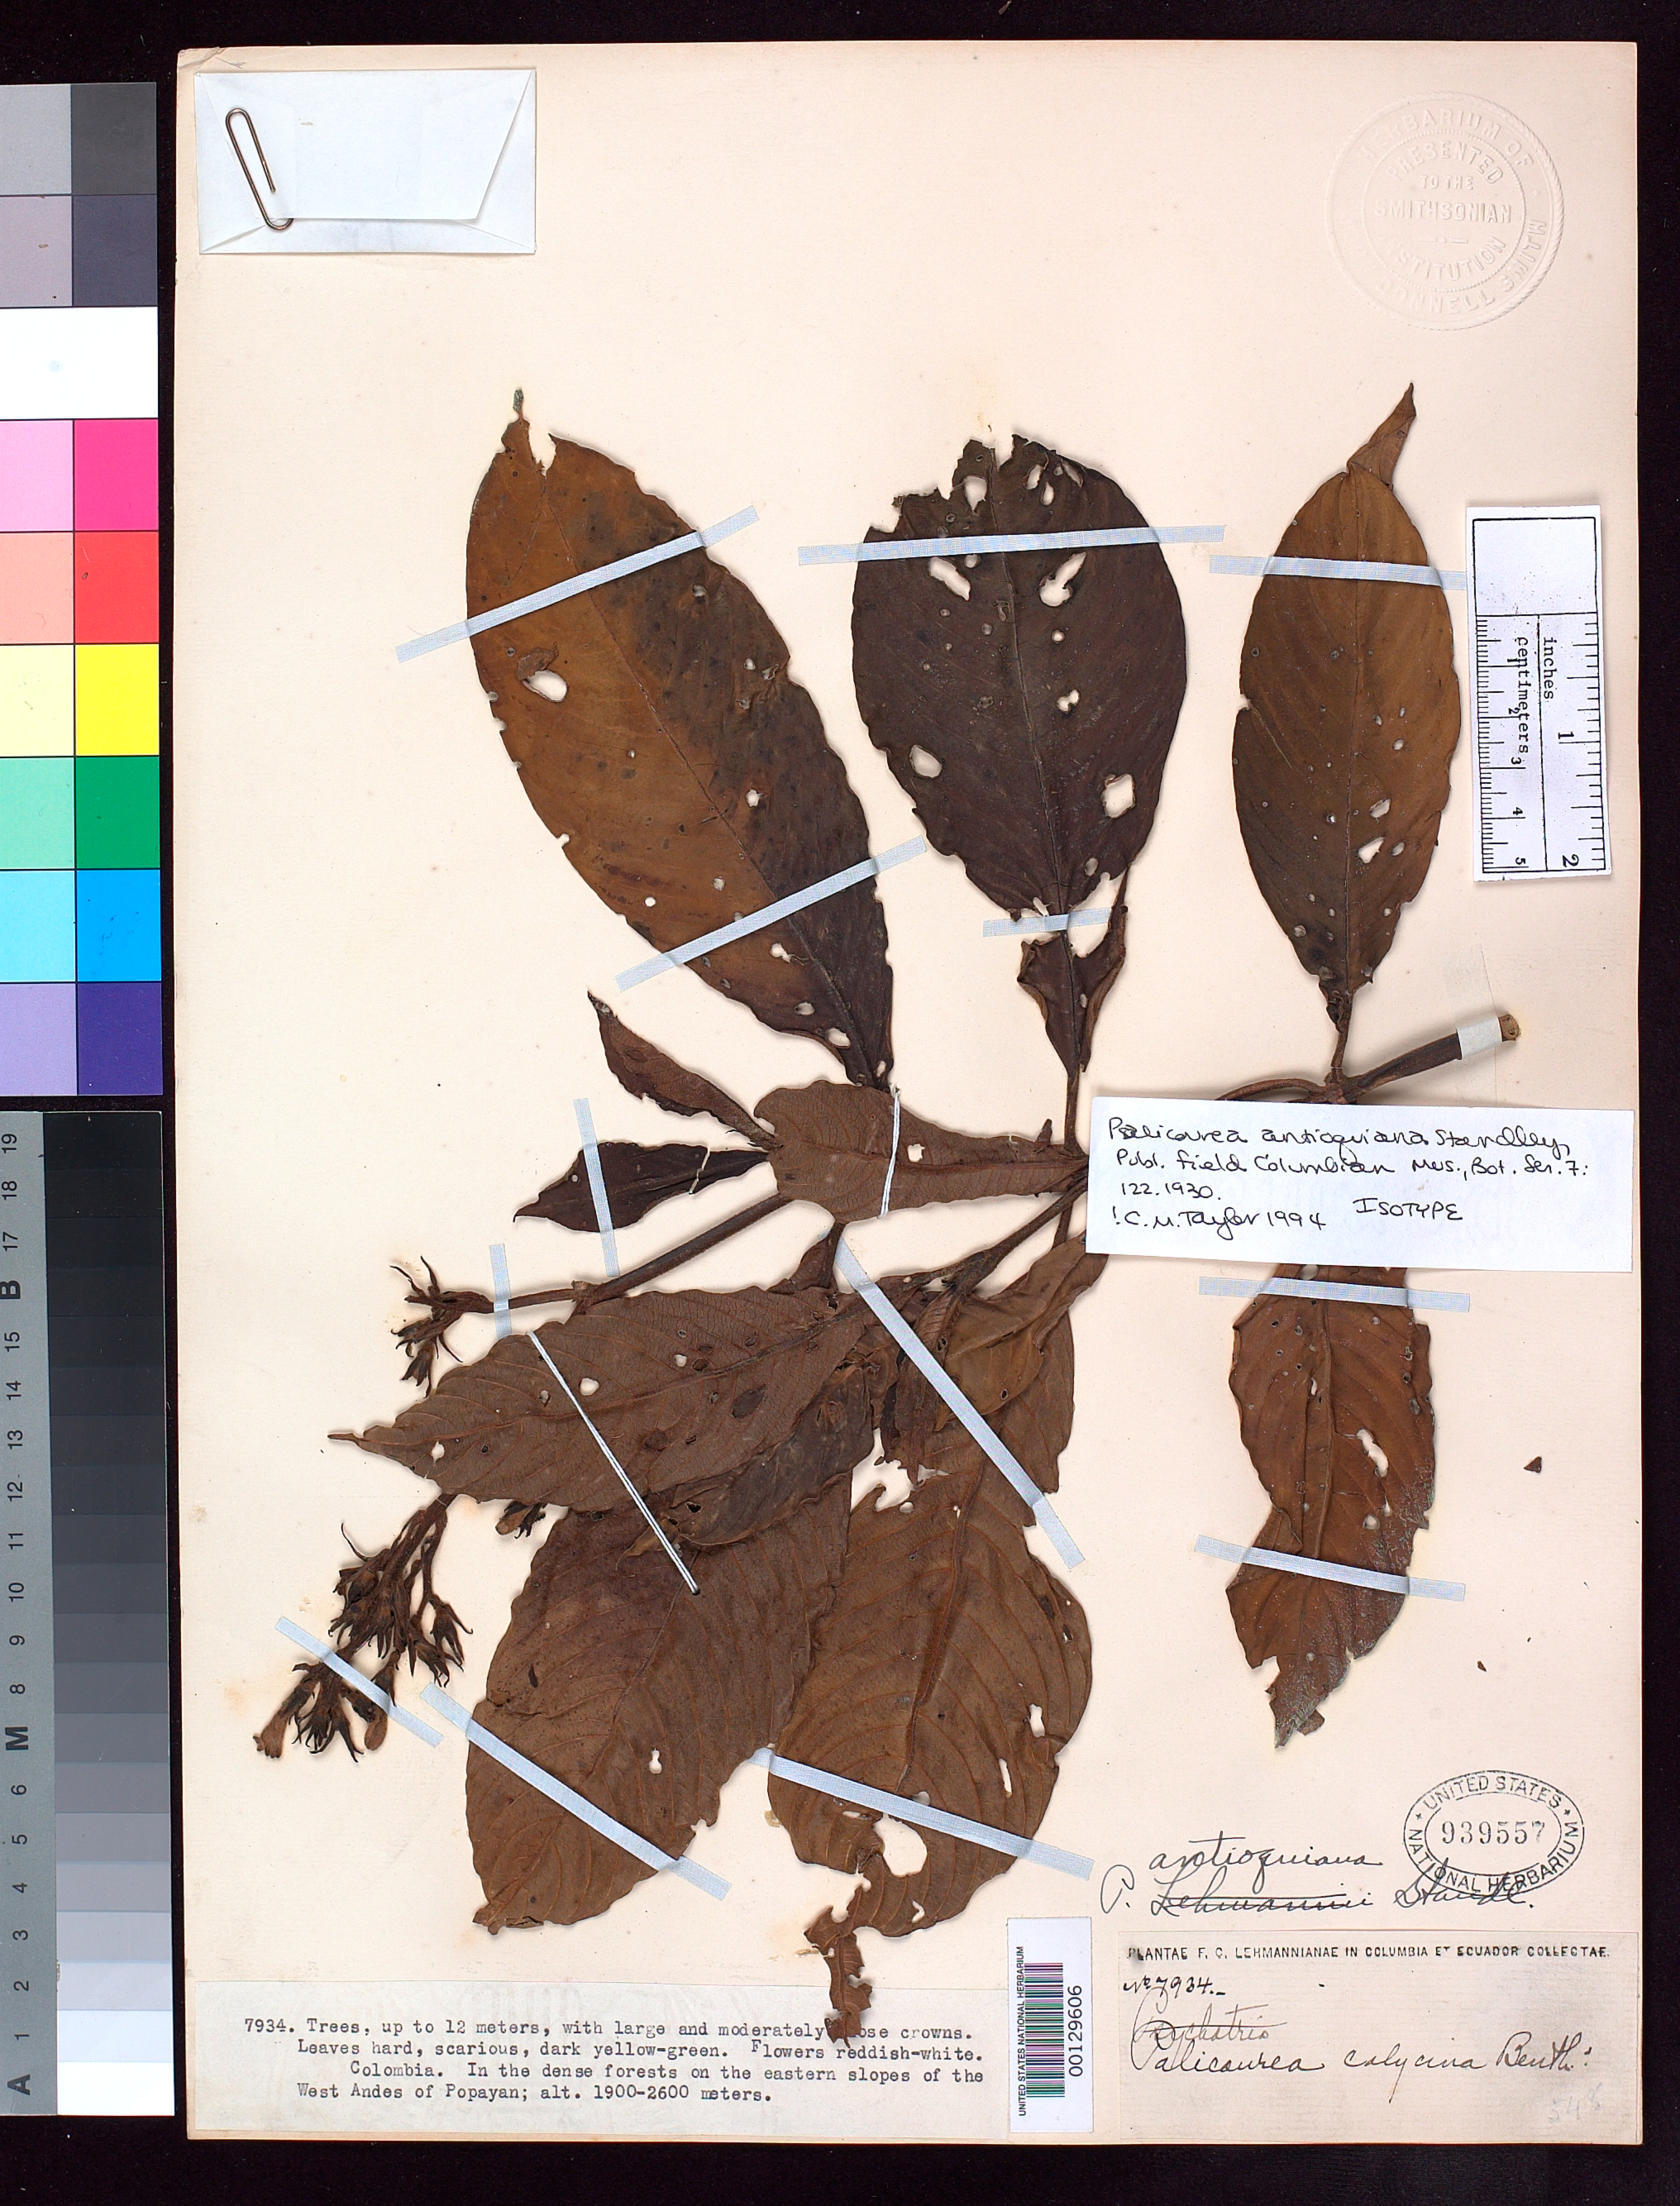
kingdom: Plantae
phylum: Tracheophyta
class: Magnoliopsida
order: Gentianales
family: Rubiaceae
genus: Palicourea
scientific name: Palicourea antioquiana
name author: Standl.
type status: Isotype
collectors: F. C. Lehmann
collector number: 7934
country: Colombia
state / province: Cauca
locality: Eastern slopes of West Andes of Popayan.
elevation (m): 1900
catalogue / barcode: US 939557